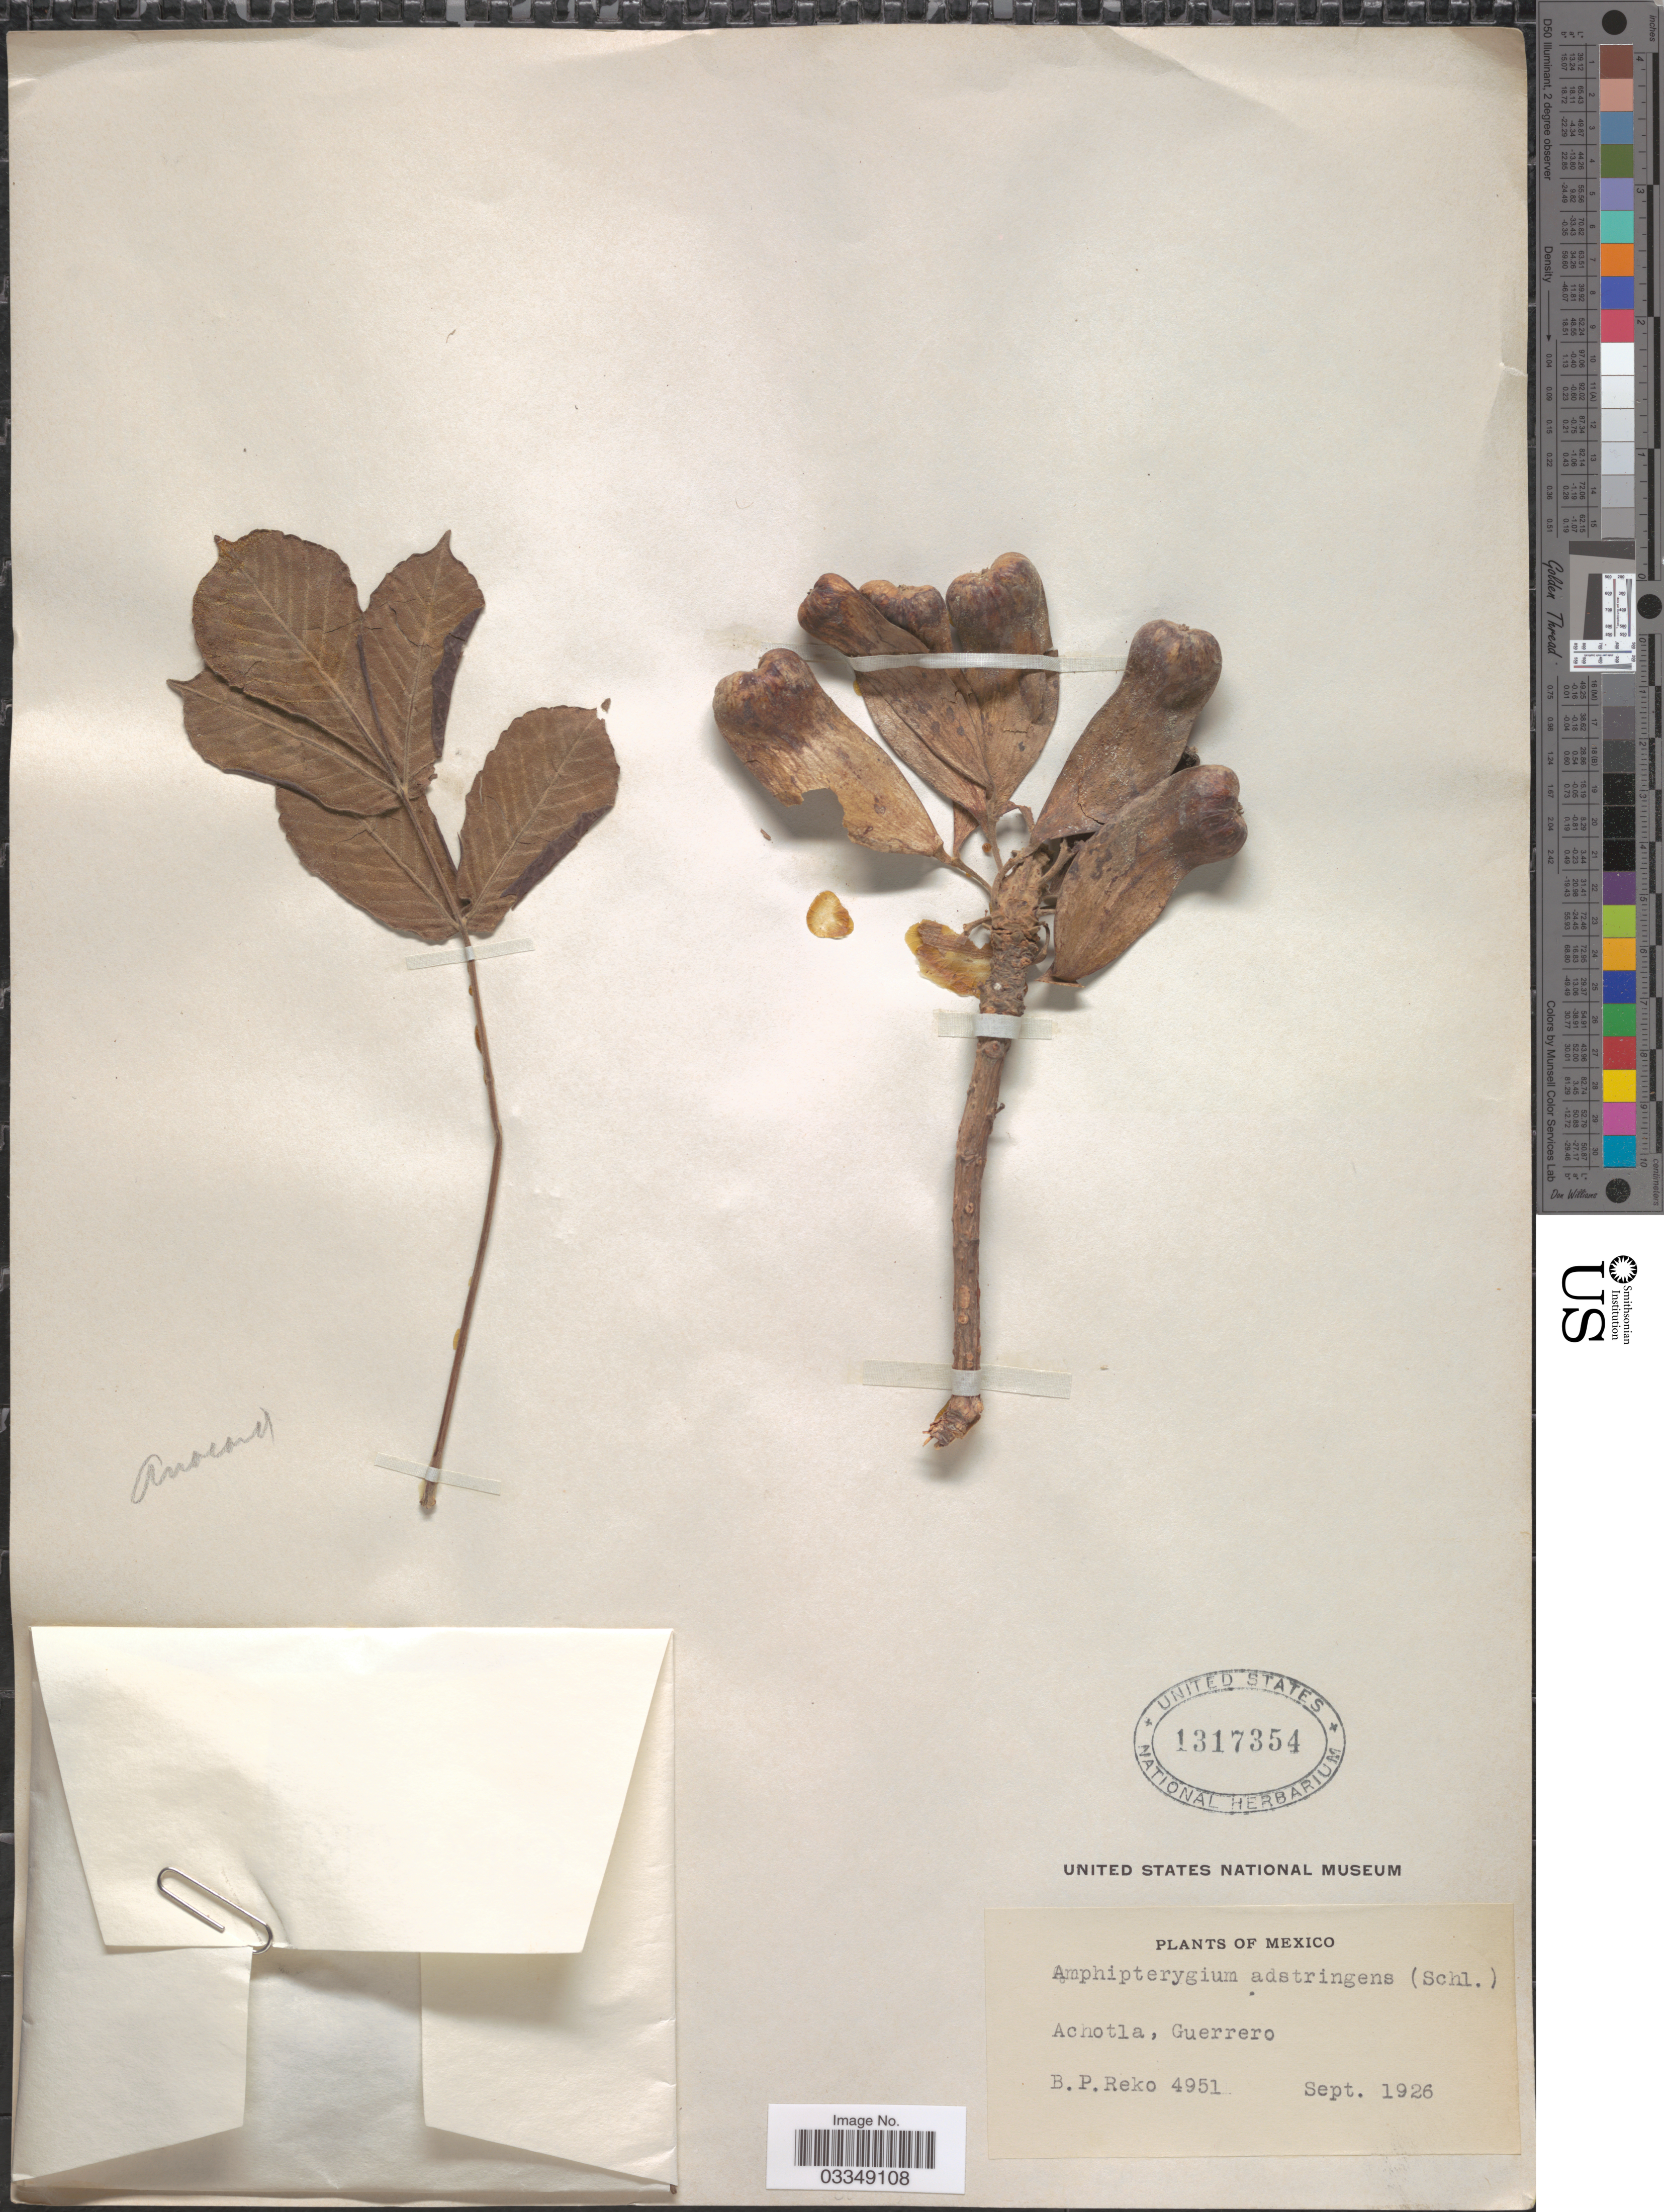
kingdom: Plantae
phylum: Tracheophyta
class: Magnoliopsida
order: Sapindales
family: Anacardiaceae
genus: Amphipterygium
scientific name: Amphipterygium adstringens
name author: (Schltdl.) Schiede ex Standl.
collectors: B. P. Reko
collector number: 4951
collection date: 1926-09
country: Mexico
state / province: Guerrero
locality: Achotla.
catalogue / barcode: US 1317354